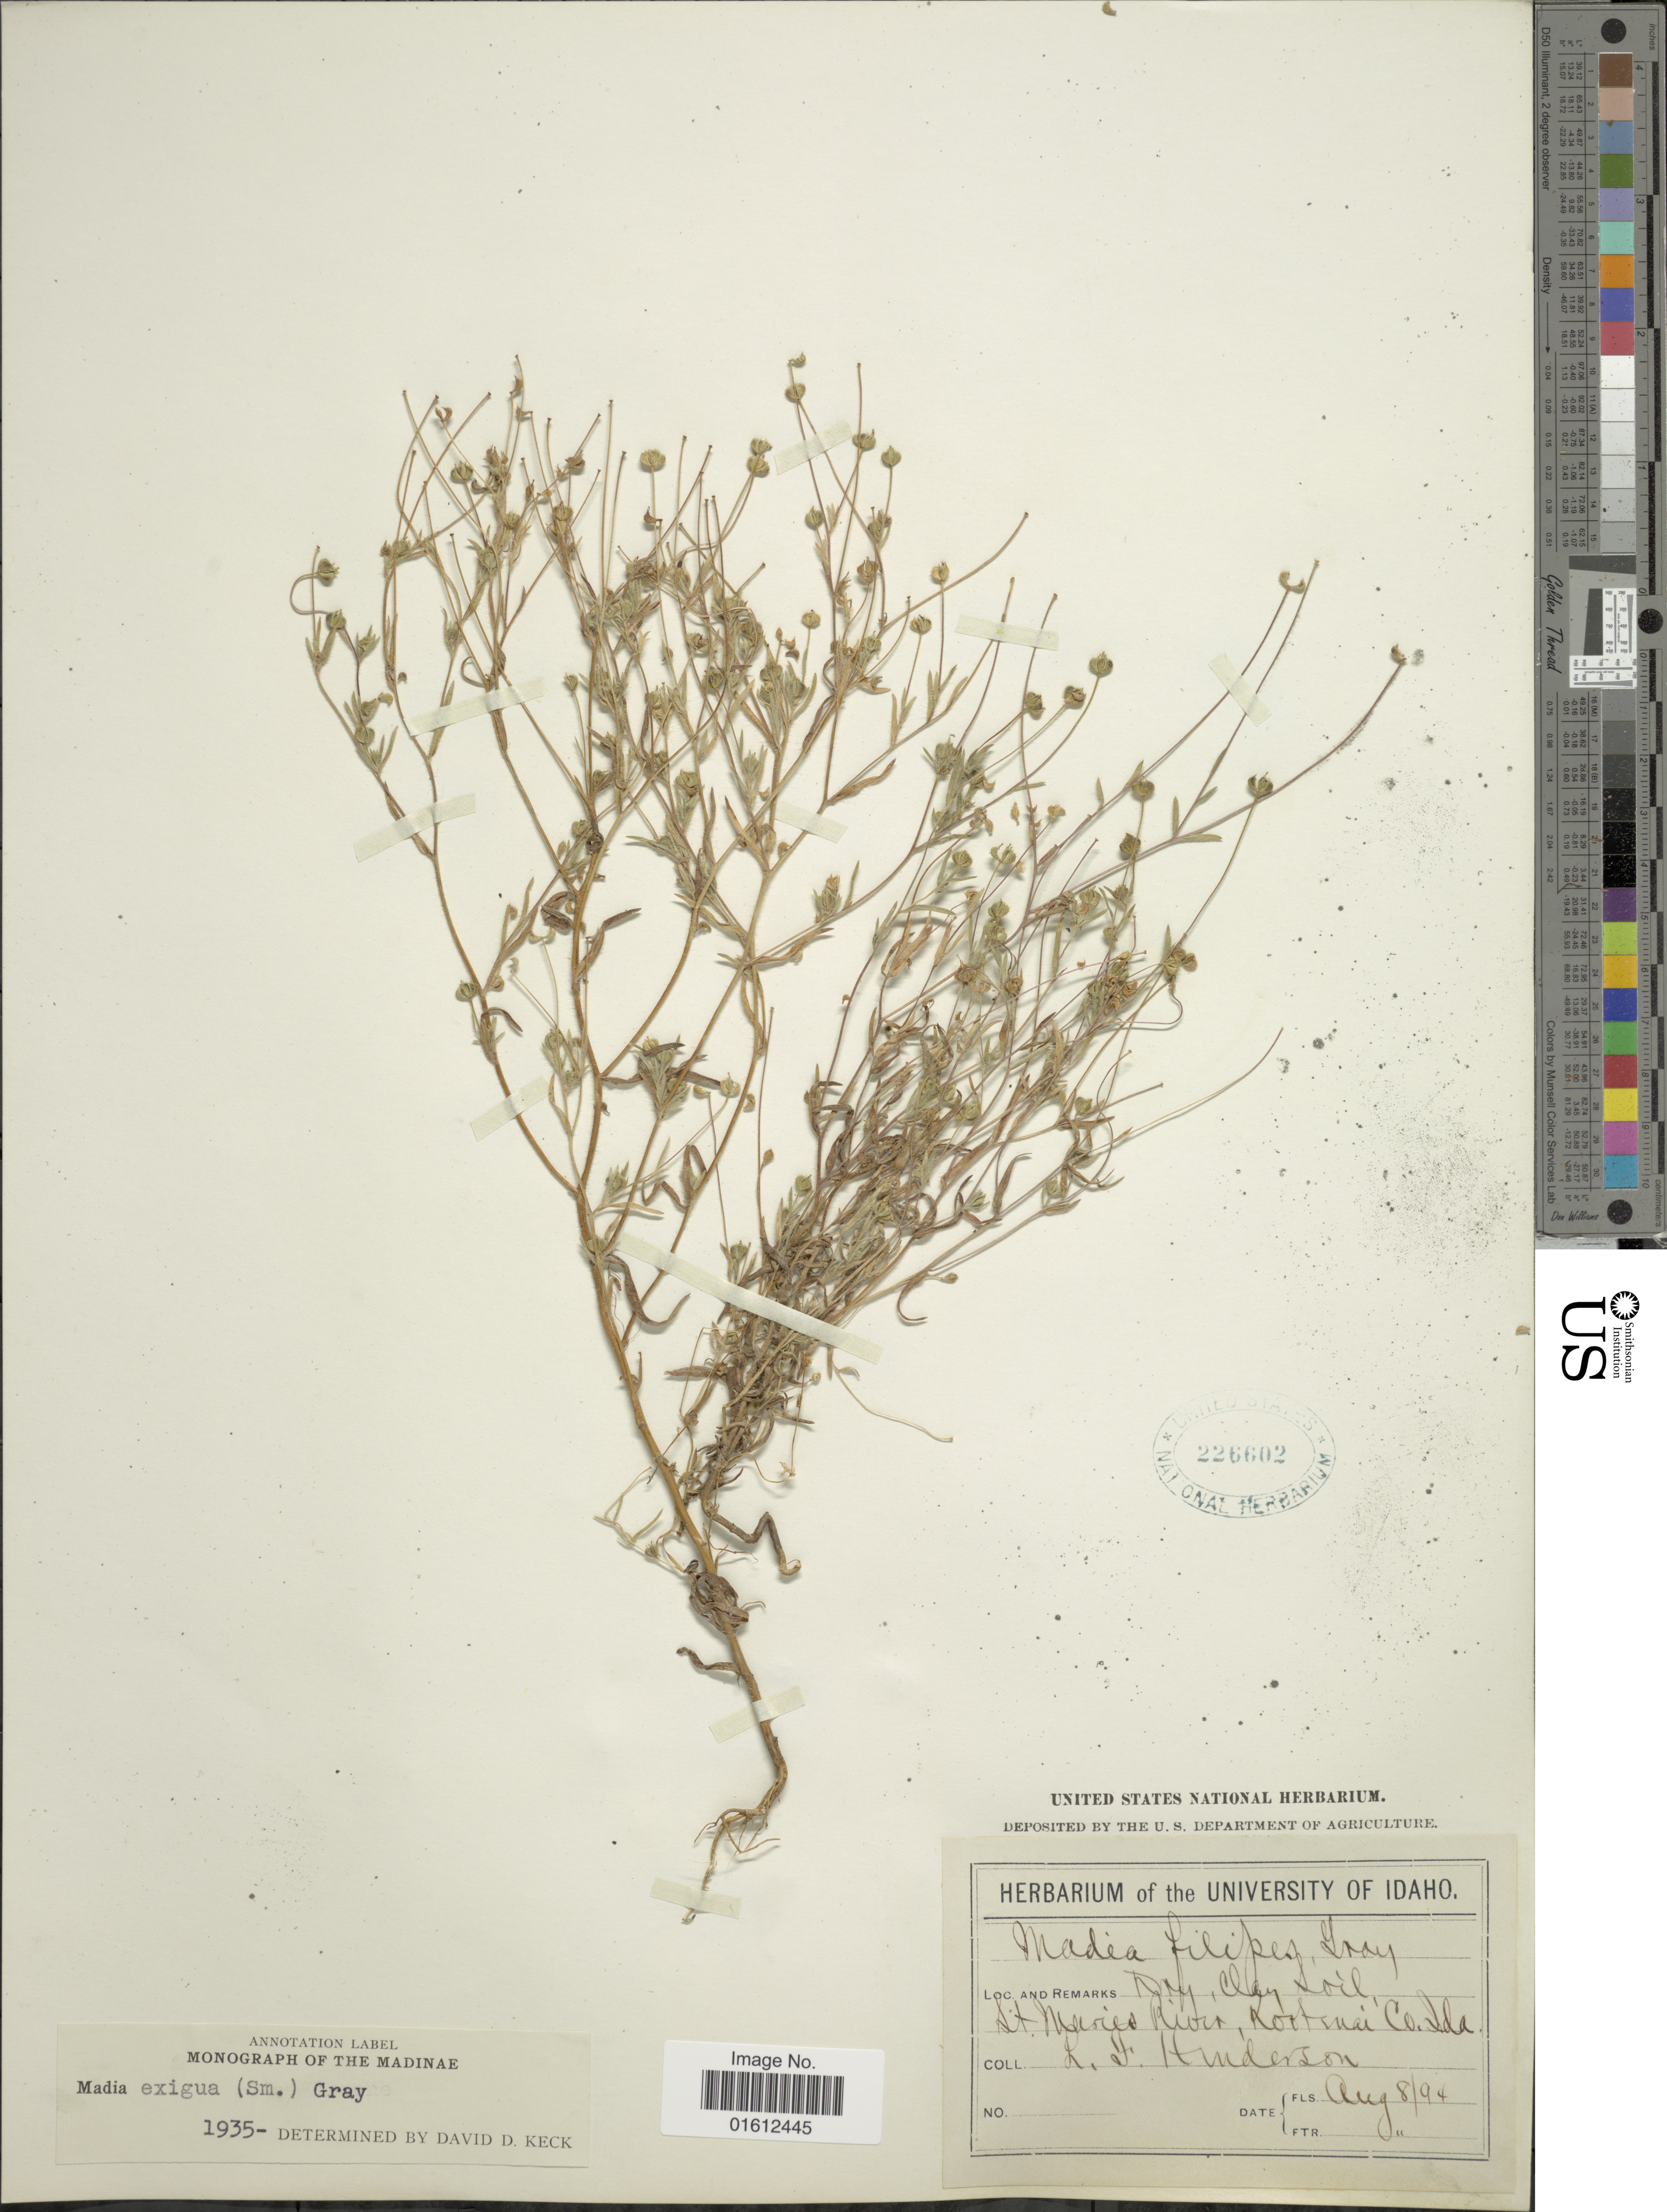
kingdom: Plantae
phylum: Tracheophyta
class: Magnoliopsida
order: Asterales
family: Asteraceae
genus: Madia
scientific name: Madia exigua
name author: (Sm.) A. Gray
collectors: L. Henderson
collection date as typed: Transcribed d/m/y: 8/8/94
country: United States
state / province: Idaho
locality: St. Maries River, Kootenai Co.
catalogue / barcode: US 226602